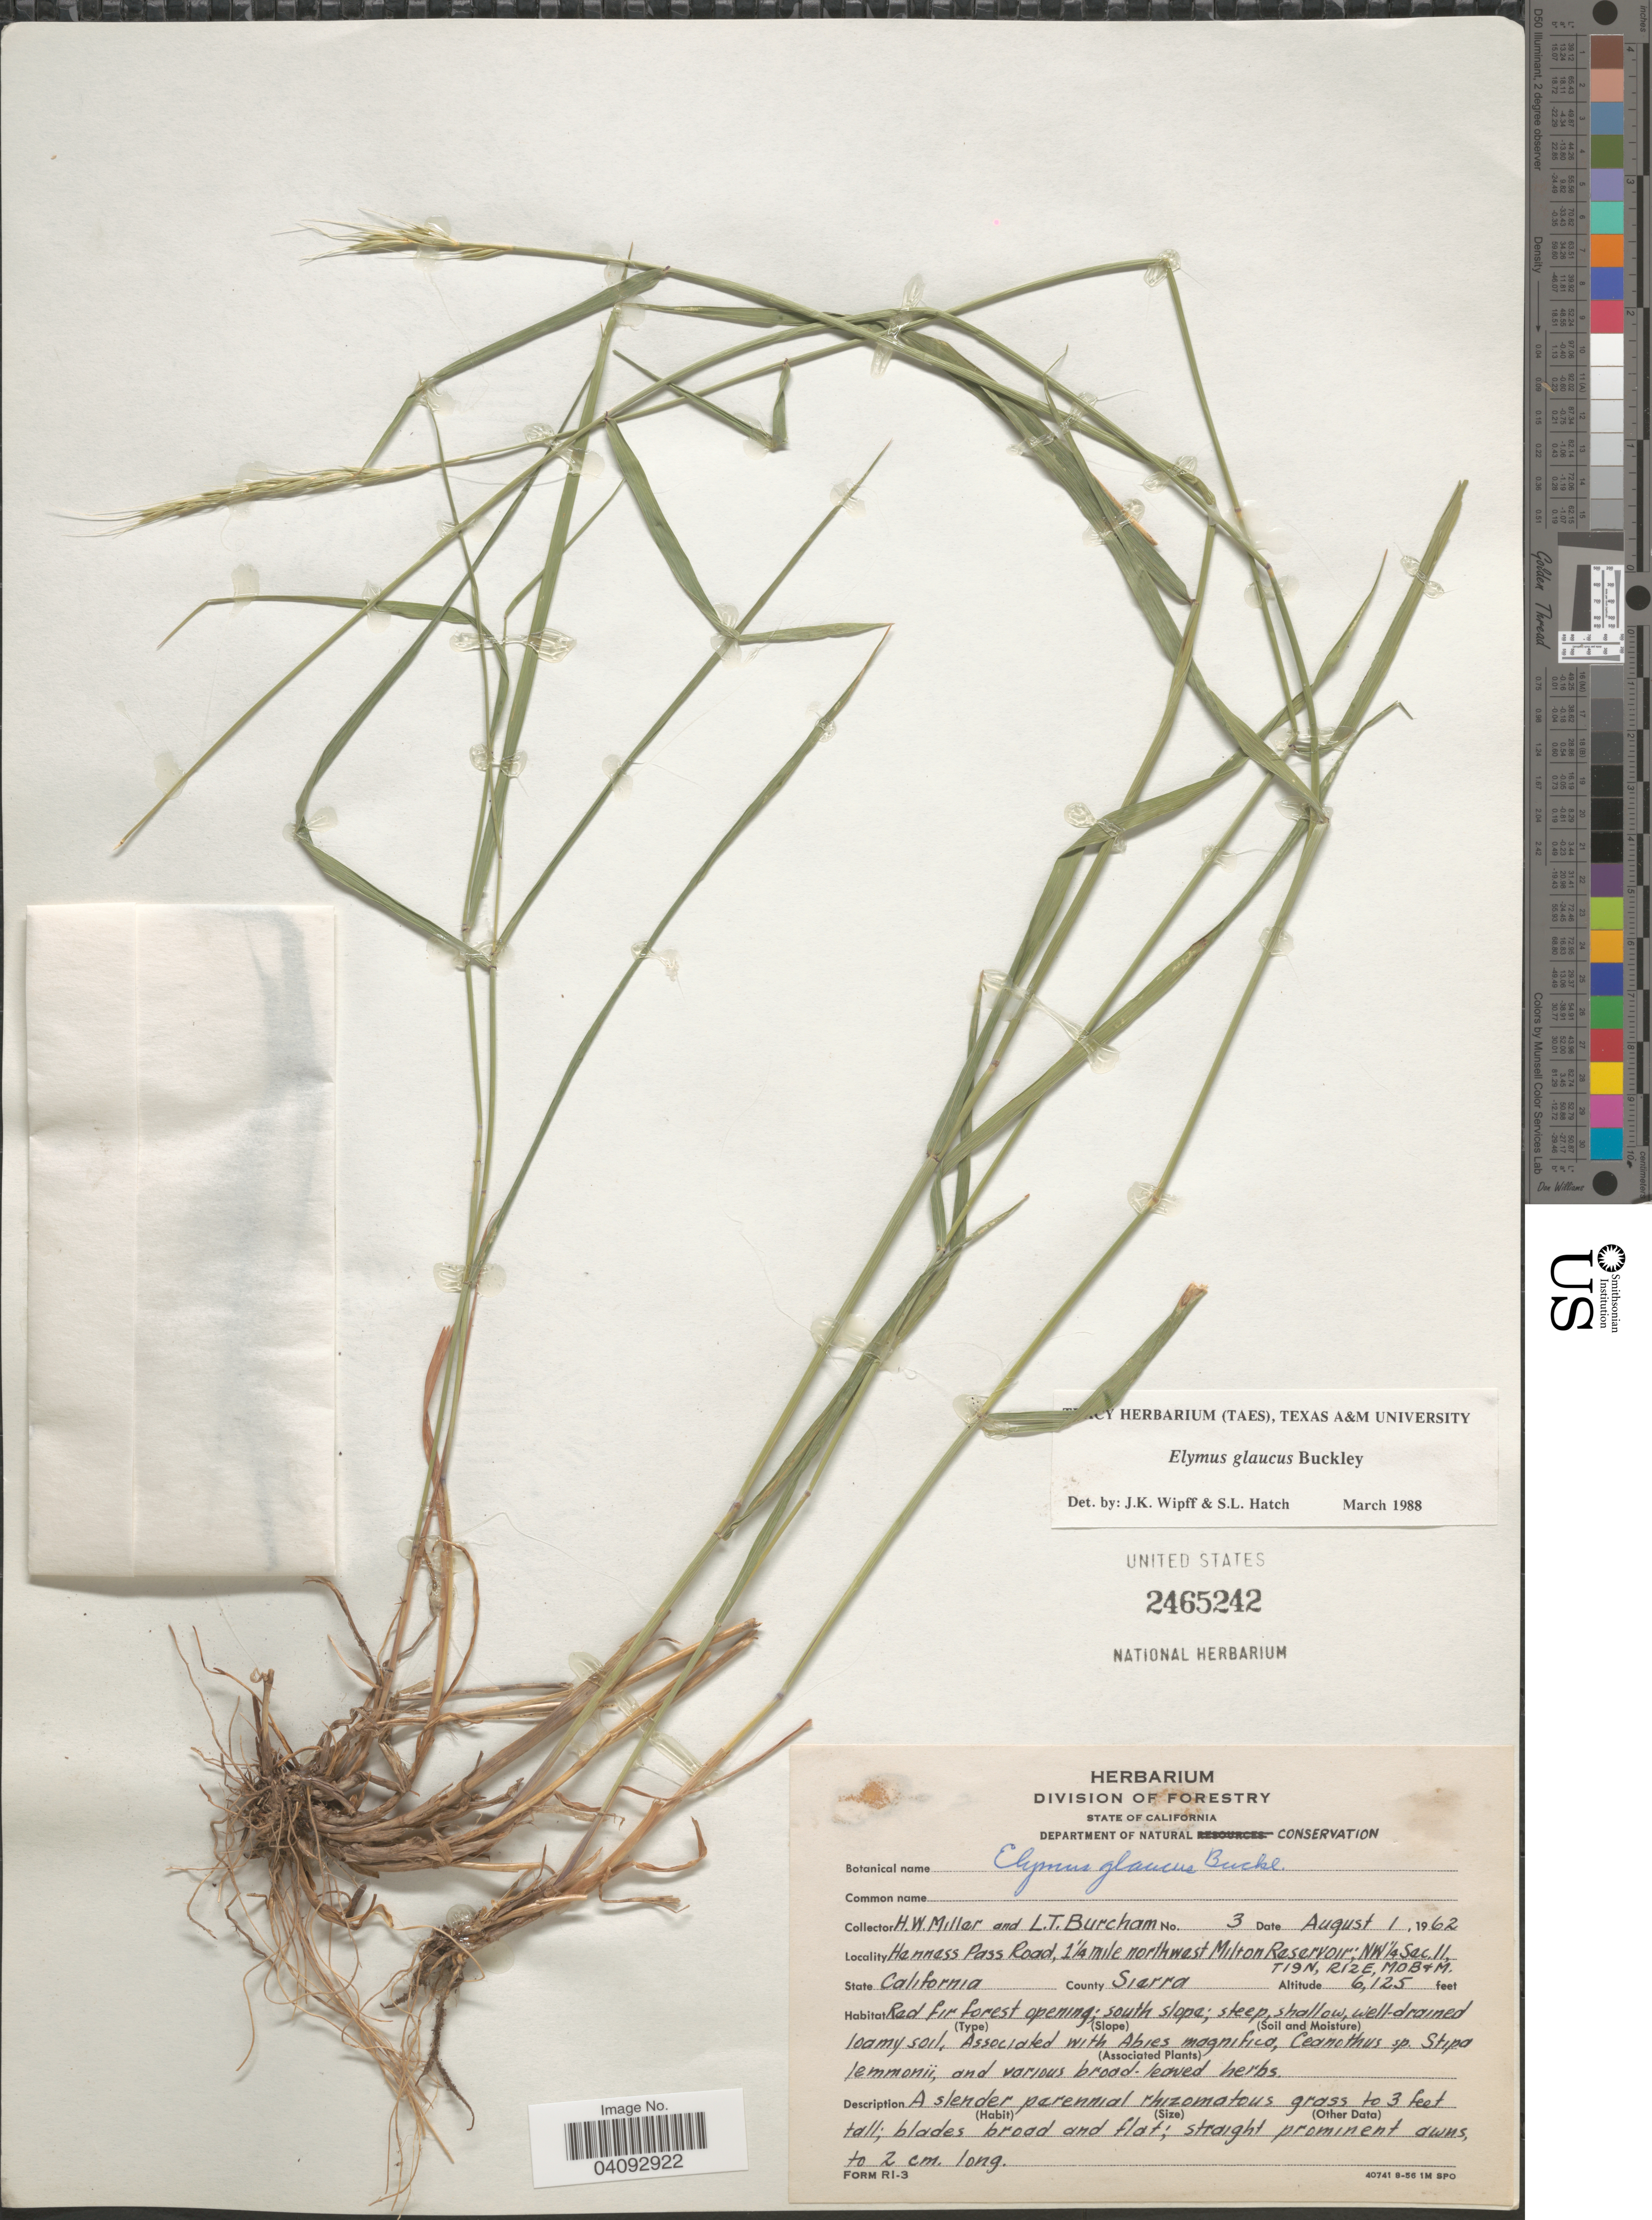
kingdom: Plantae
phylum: Tracheophyta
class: Liliopsida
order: Poales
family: Poaceae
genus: Elymus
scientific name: Elymus glaucus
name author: Buckley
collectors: H. Miller & L. Burcham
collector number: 3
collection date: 1962-08-01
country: United States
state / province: California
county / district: Sierra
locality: Henness Pass Road, 1¼ mile northwest Milton Reservoir; NW¼ Sec 11, T19N, R12E, MDB & M. County Sierra.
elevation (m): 1867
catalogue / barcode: US 2465242